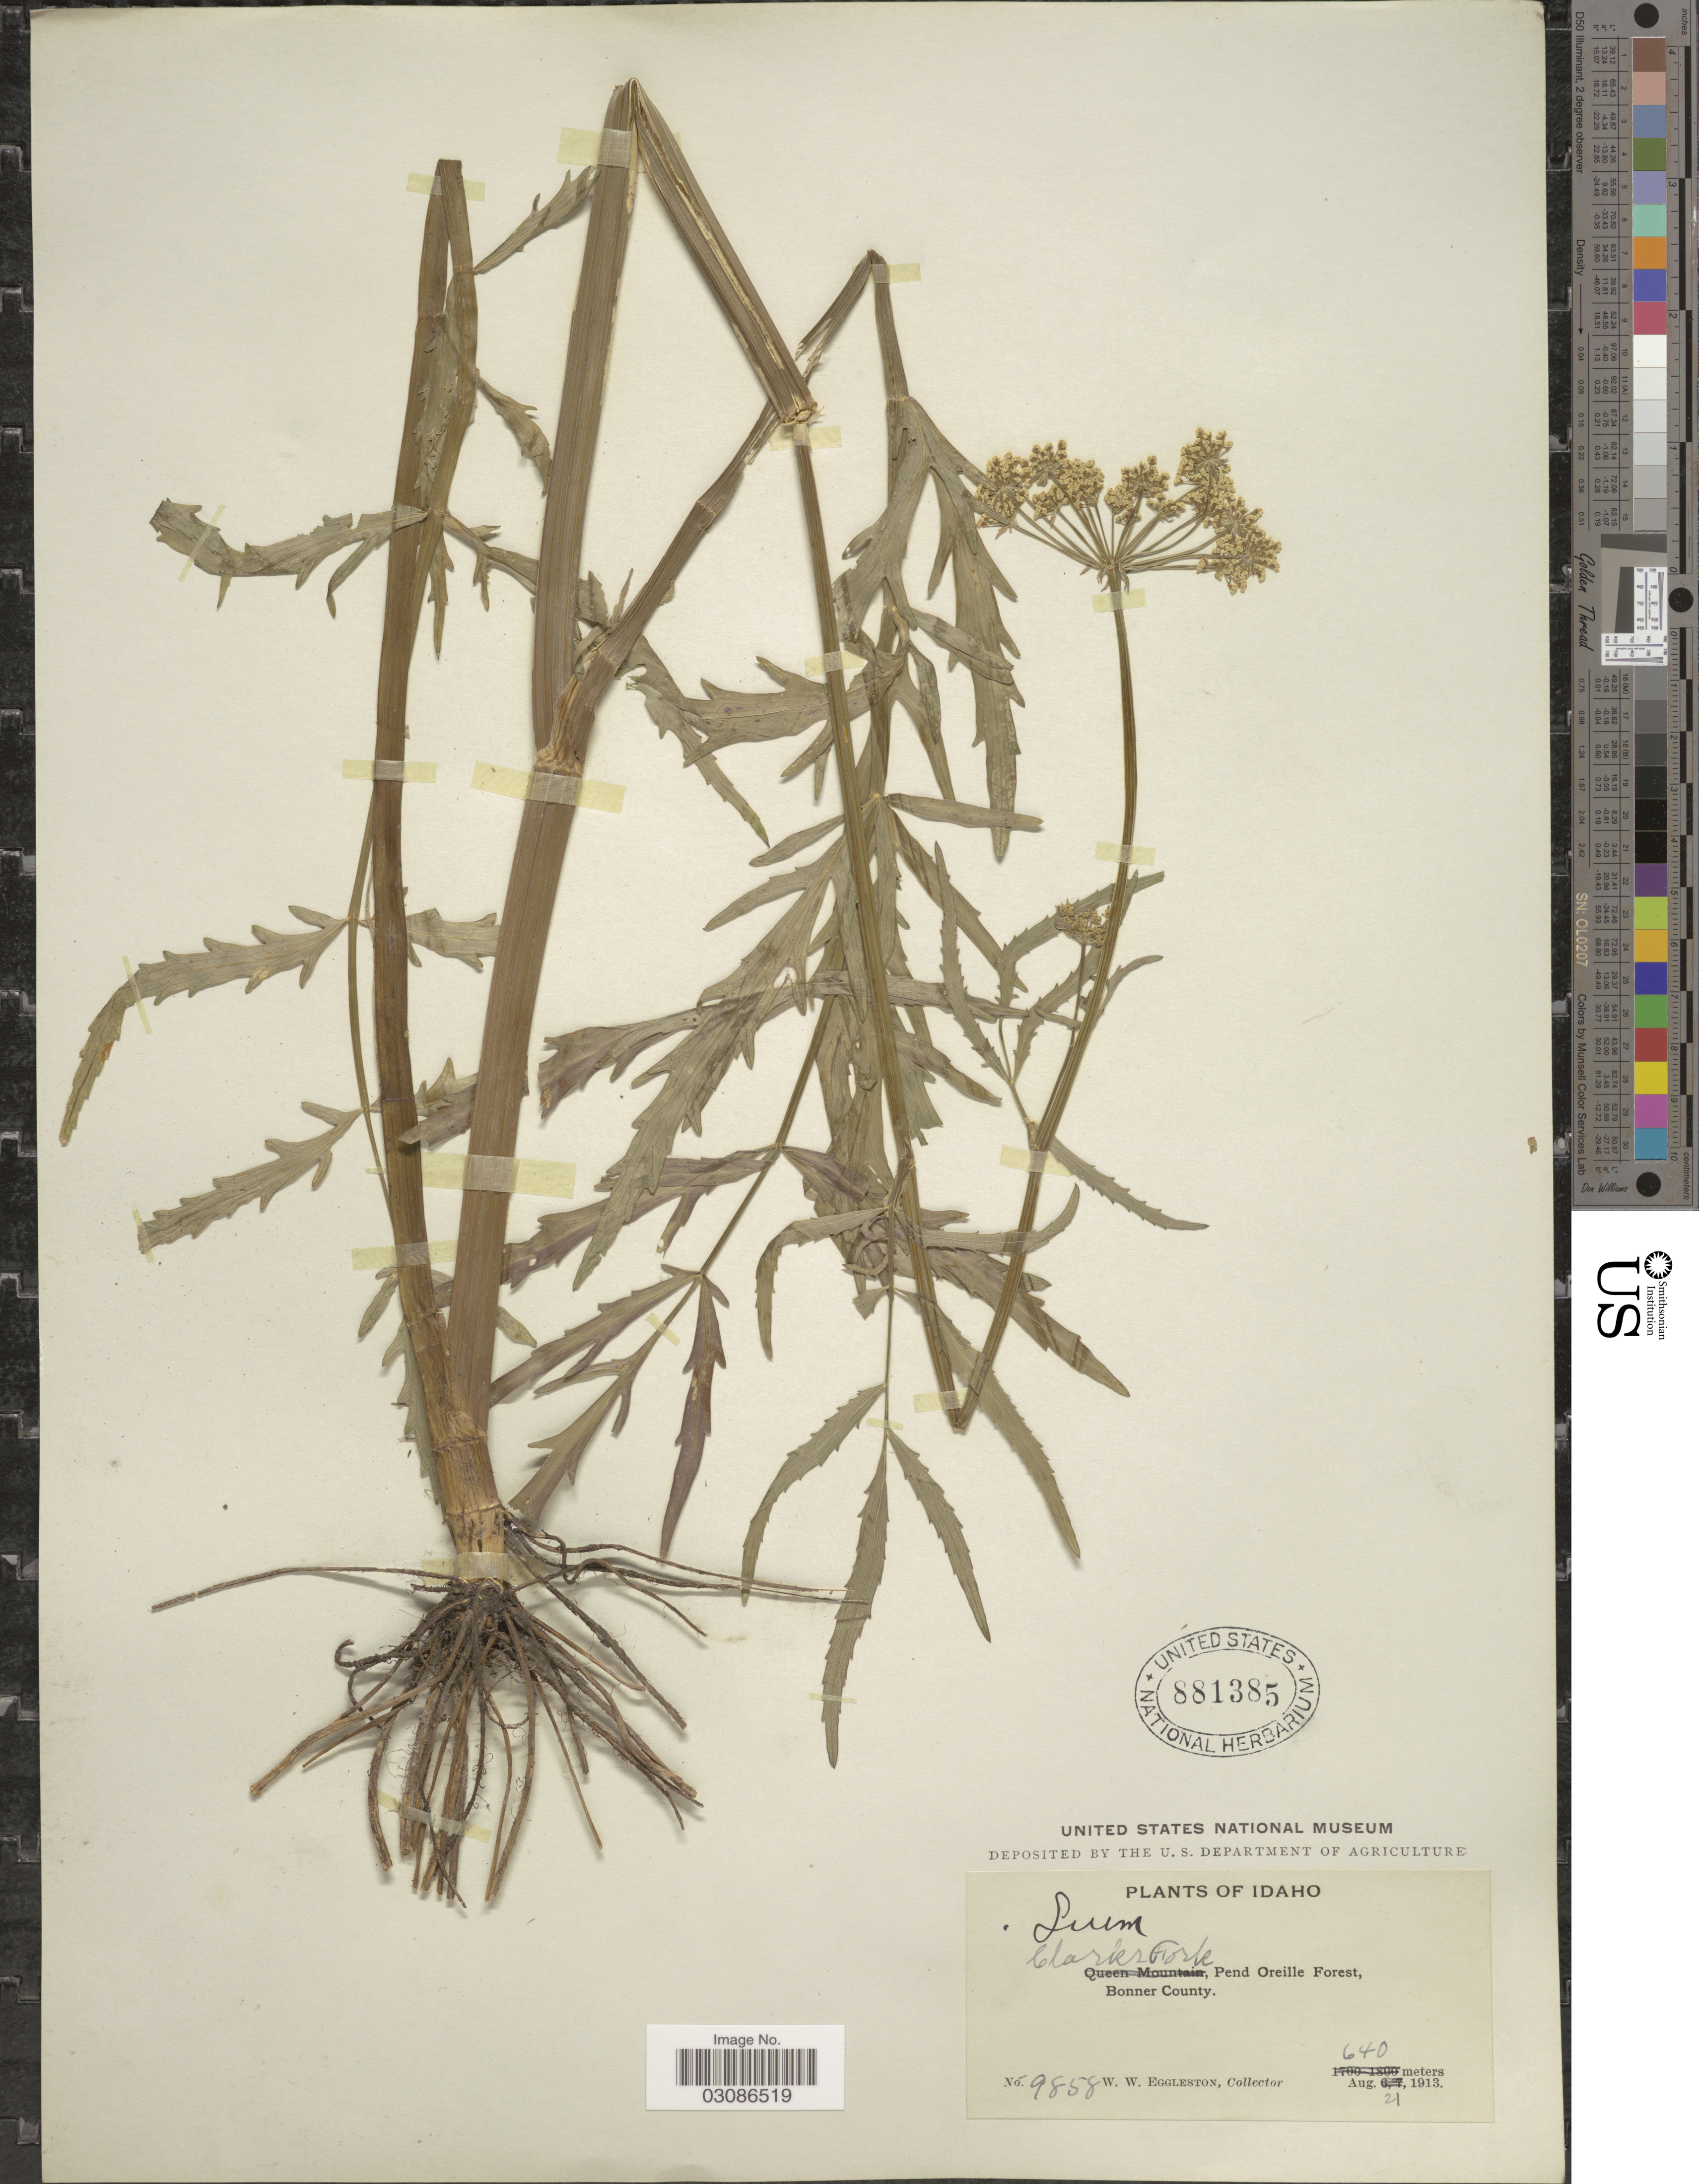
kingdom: Plantae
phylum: Tracheophyta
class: Magnoliopsida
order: Apiales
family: Apiaceae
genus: Sium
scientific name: Sium suave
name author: Walter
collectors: W. W. Eggleston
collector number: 9858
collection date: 1913-08-21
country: United States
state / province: Idaho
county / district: Bonner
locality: Clarks Fork, Pend Oreille Forest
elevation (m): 640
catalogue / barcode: US 881385